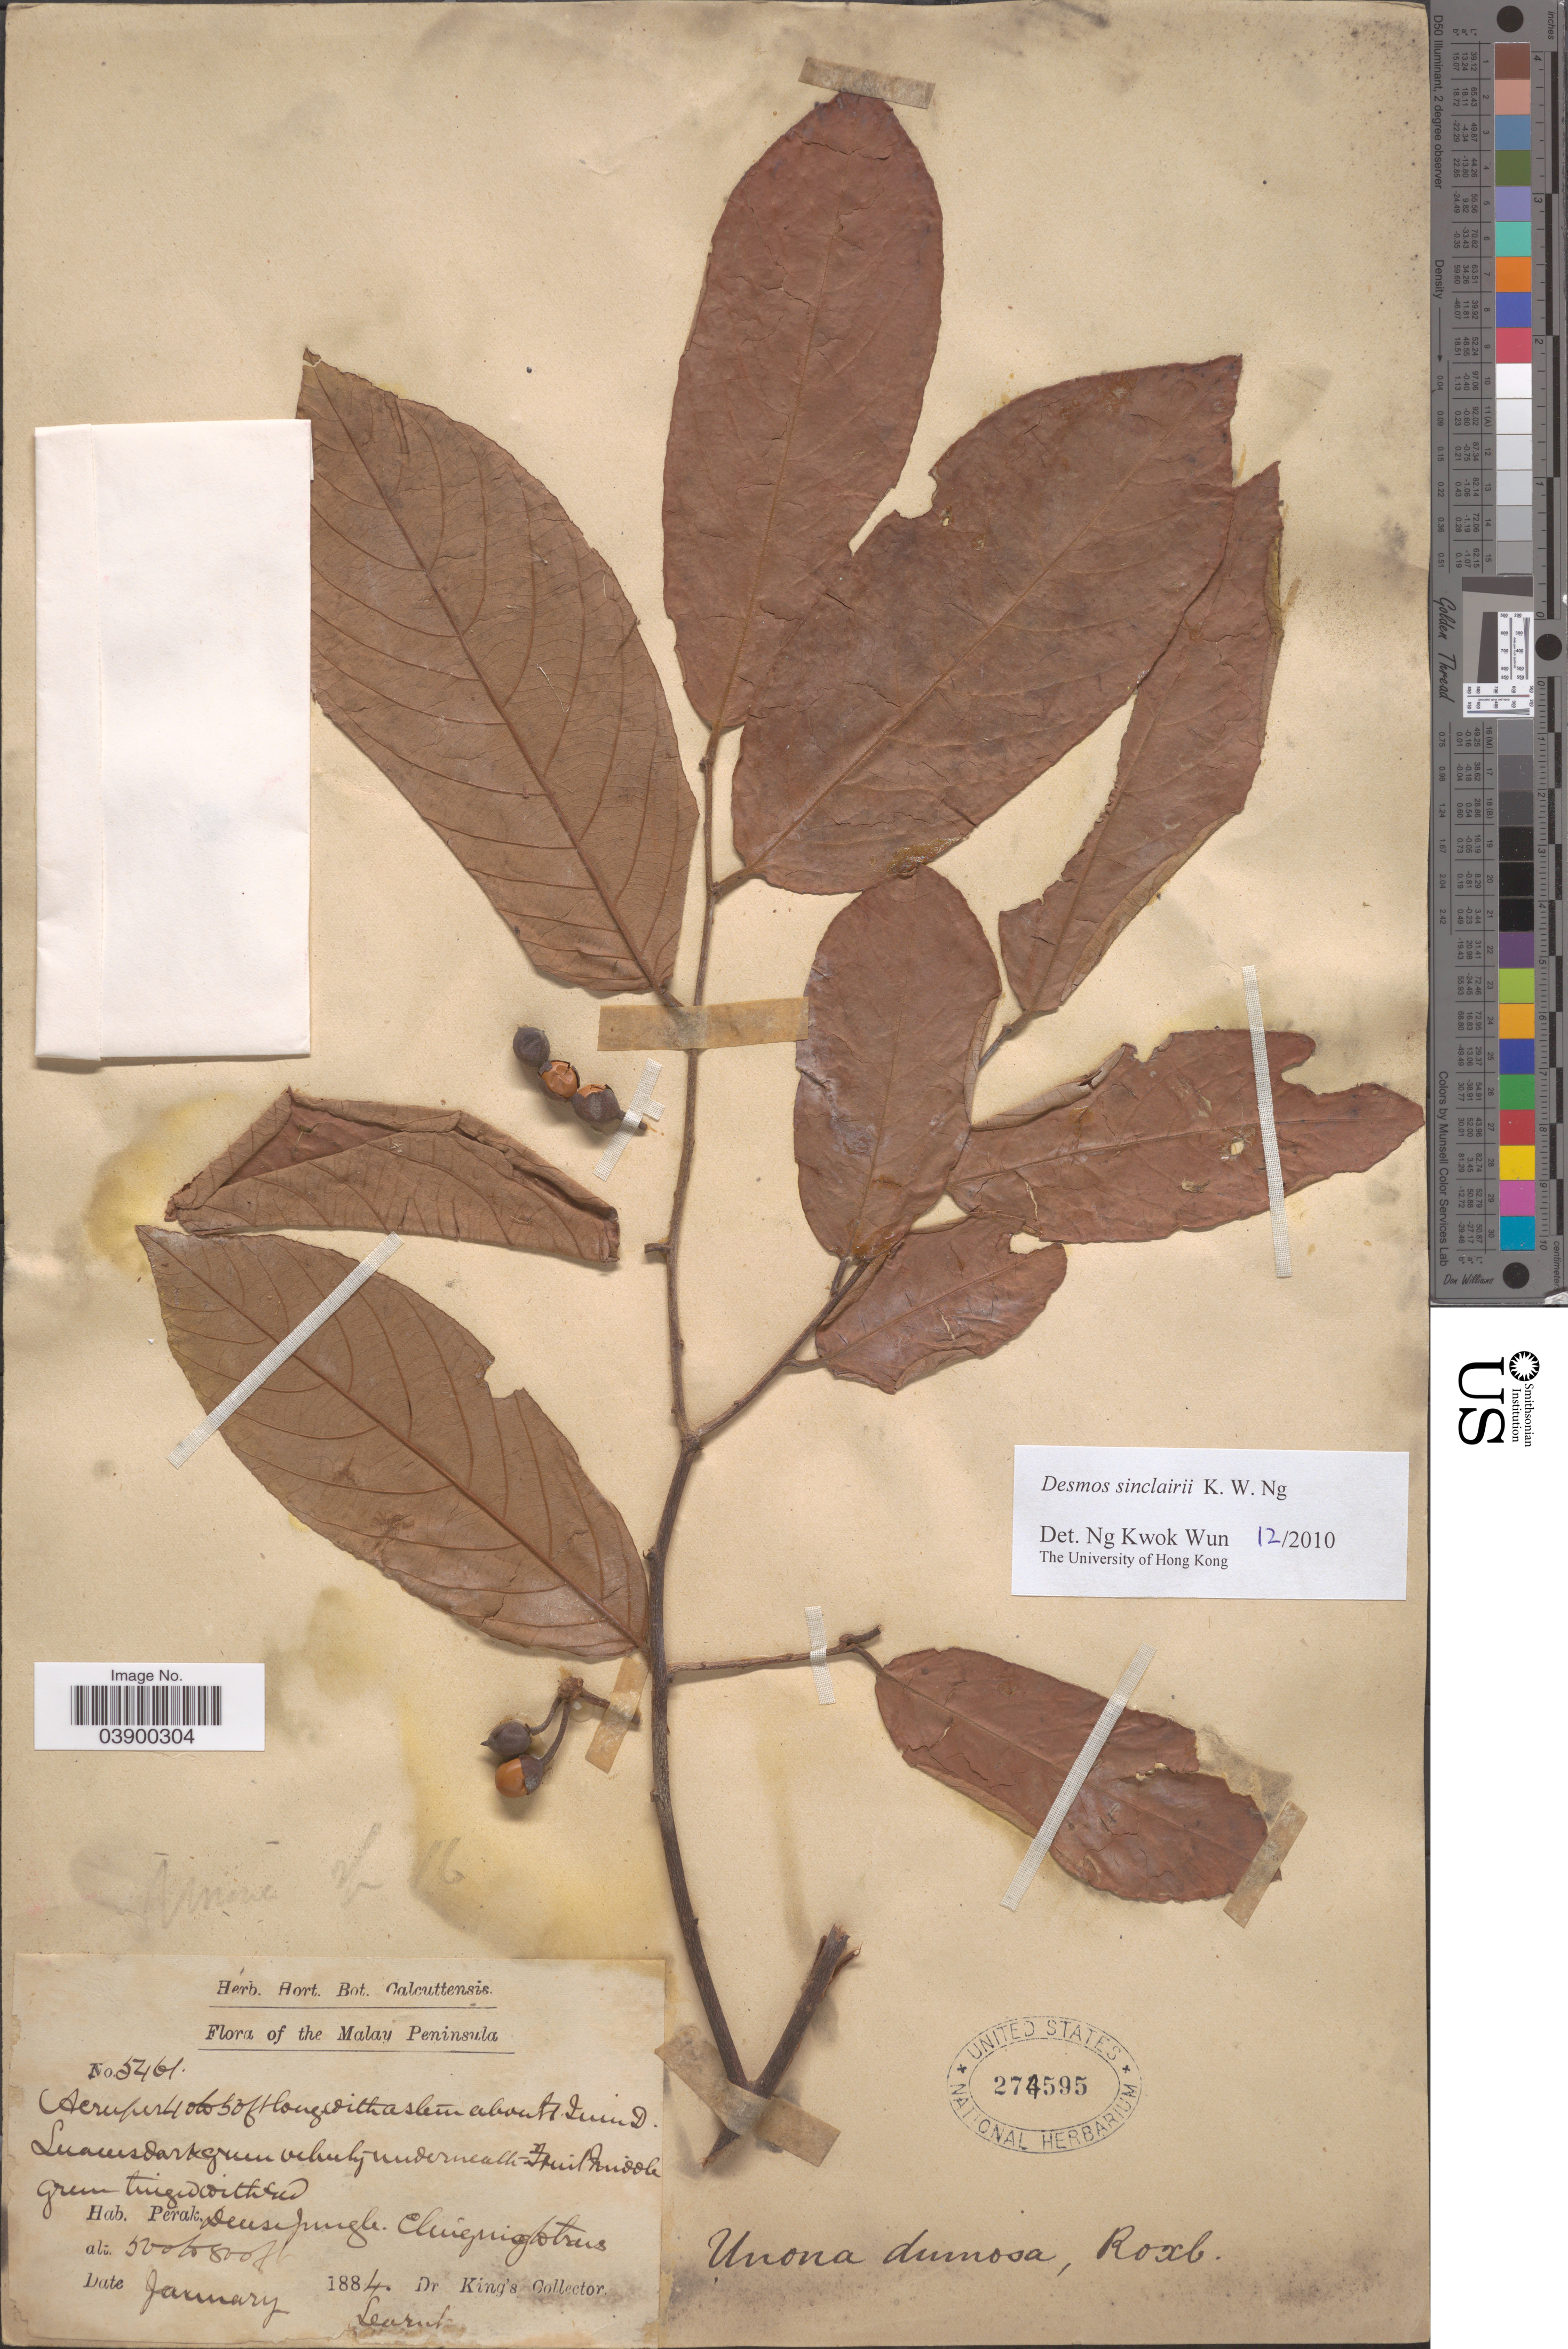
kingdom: Plantae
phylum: Tracheophyta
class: Magnoliopsida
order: Magnoliales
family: Annonaceae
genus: Desmos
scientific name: Desmos sinclairii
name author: K.W. Ng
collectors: Dr. King's collector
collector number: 5461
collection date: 1884-01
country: Malaysia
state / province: Perak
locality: The Malay Peninsula. Larut.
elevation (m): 152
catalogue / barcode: US 274595